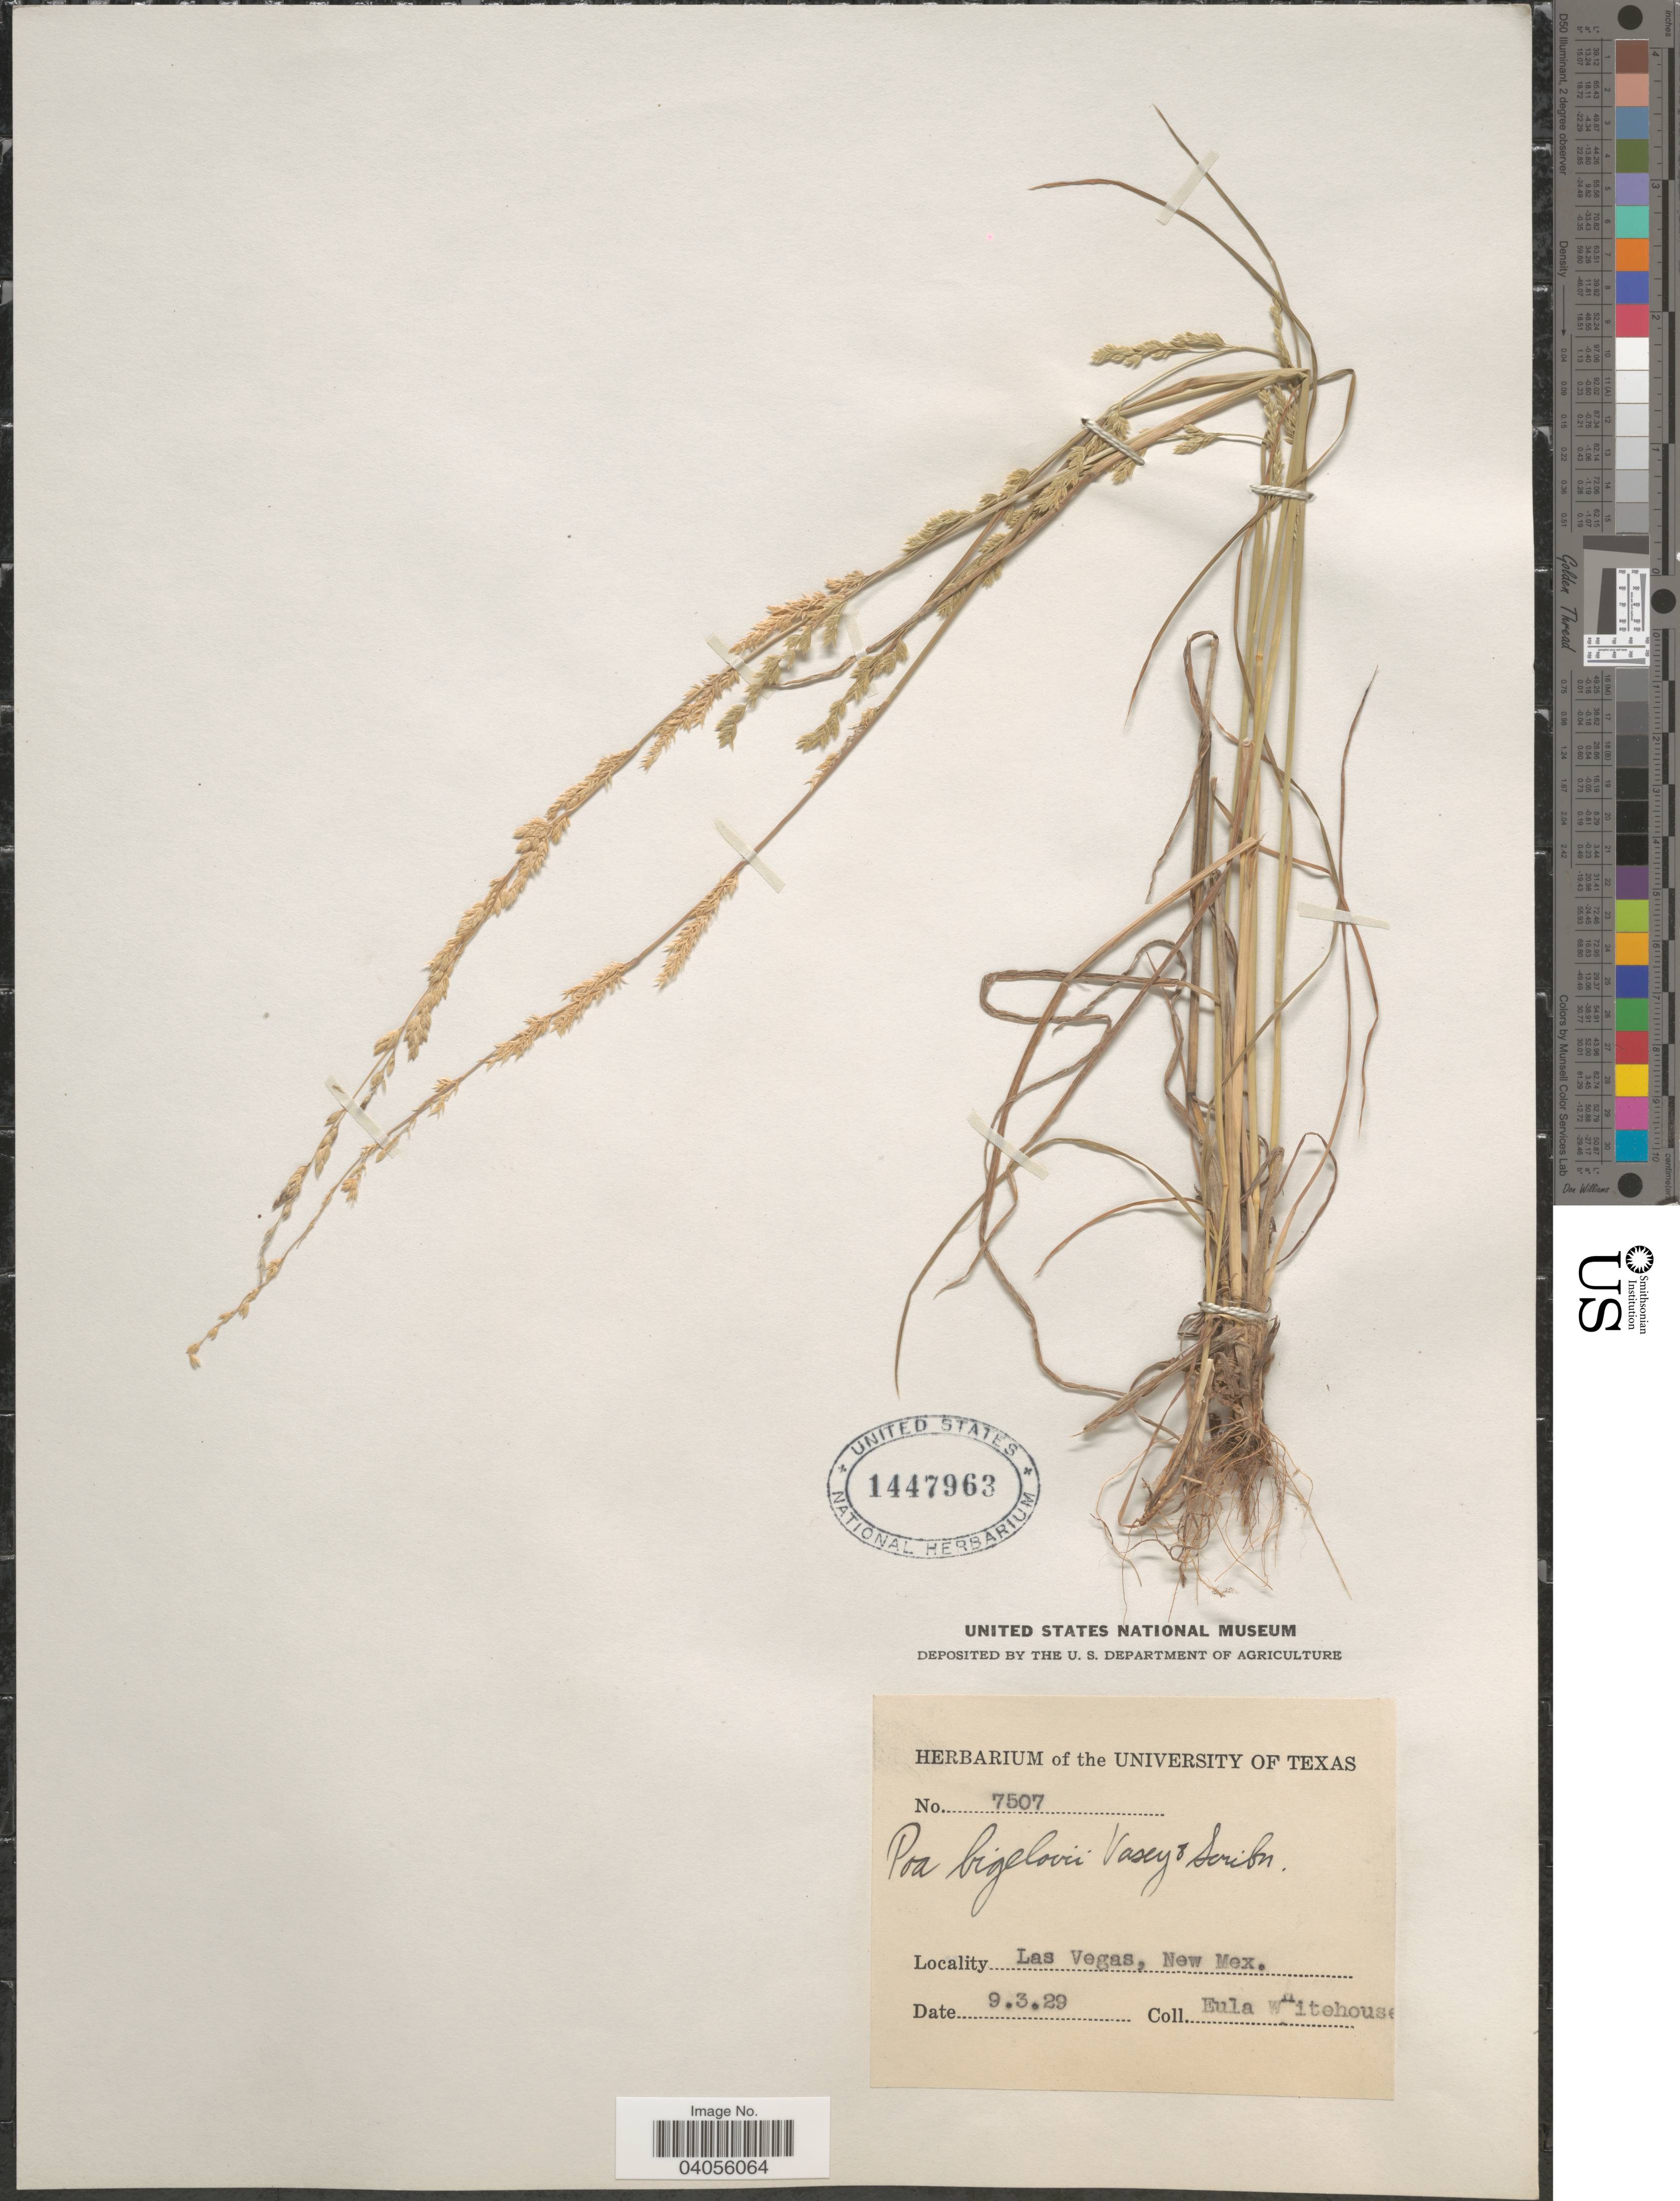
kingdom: Plantae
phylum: Tracheophyta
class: Liliopsida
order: Poales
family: Poaceae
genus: Poa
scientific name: Poa bigelovii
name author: Vasey & Scribn.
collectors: E. Whitehouse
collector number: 7507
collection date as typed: Transcribed d/m/y: 3/9/29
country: United States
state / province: New Mexico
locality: Las Vegas.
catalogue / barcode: US 1447963